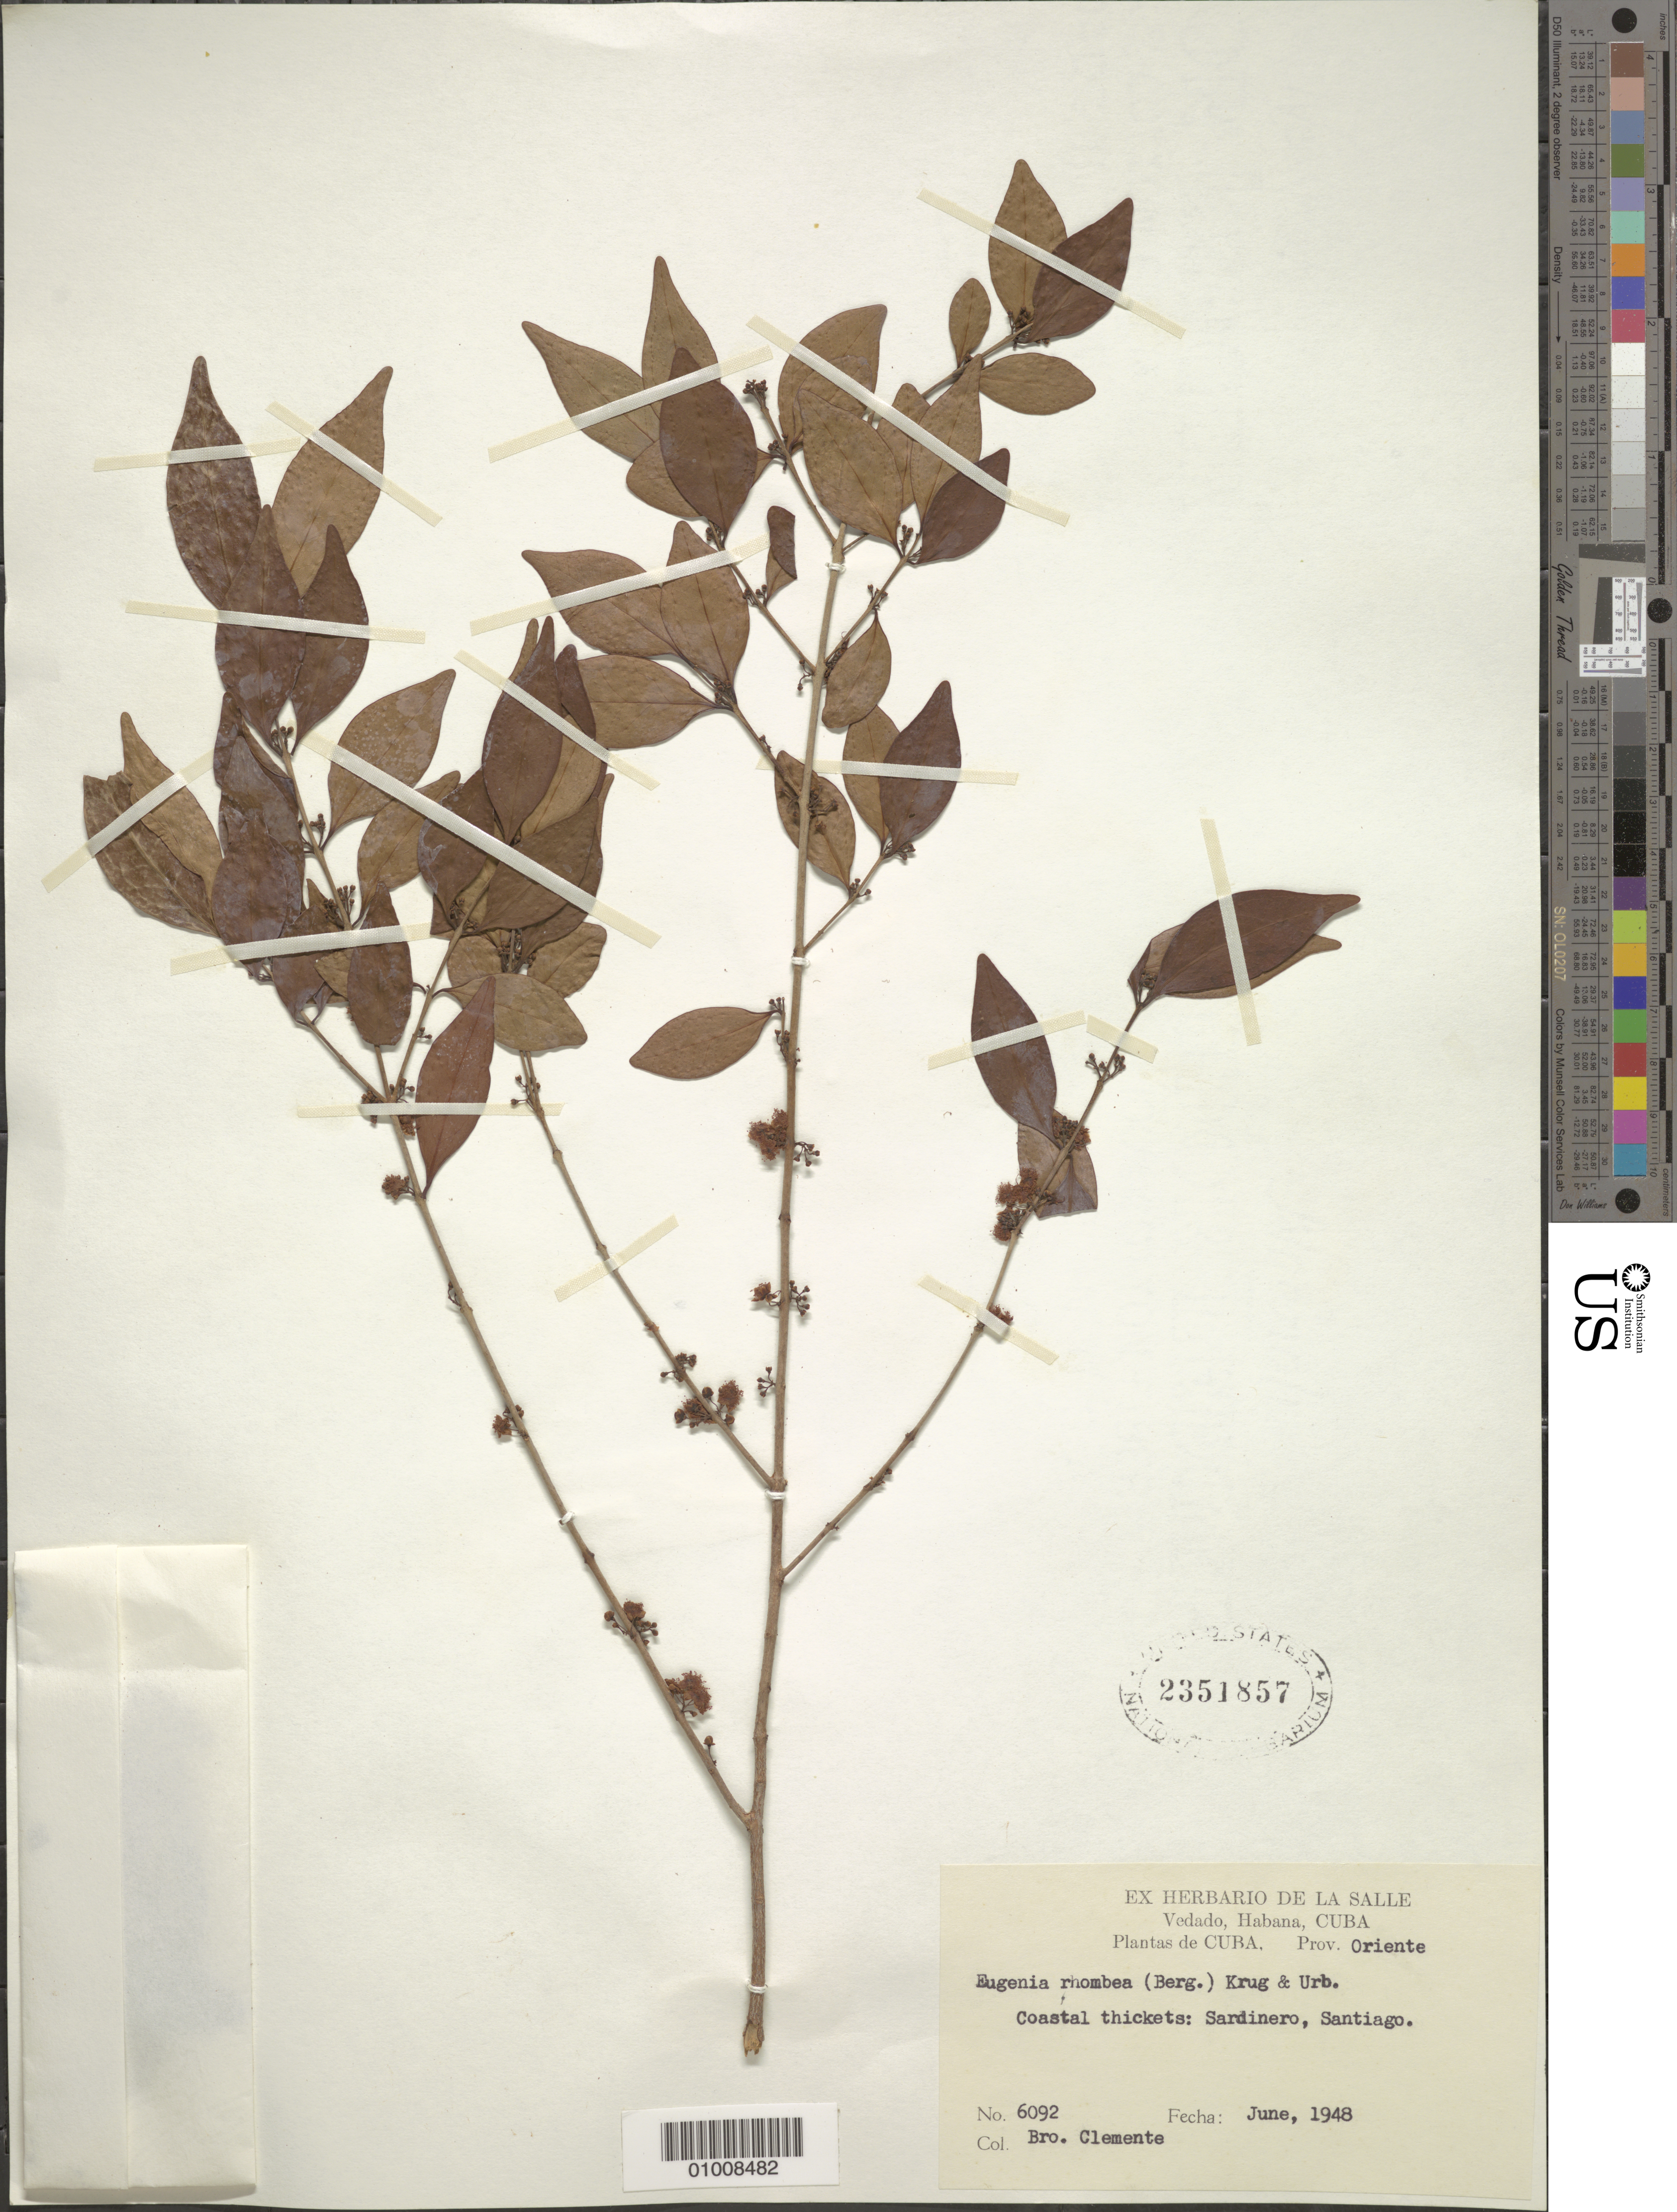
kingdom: Plantae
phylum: Tracheophyta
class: Magnoliopsida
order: Myrtales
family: Myrtaceae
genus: Eugenia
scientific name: Eugenia rhombea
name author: (O. Berg) Krug & Urb.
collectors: Bro. Clemente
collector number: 6092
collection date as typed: Jun 1949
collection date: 1949-06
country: Cuba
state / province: Santiago de Cuba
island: Cuba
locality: Sardinero, Santiago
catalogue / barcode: US 2351857